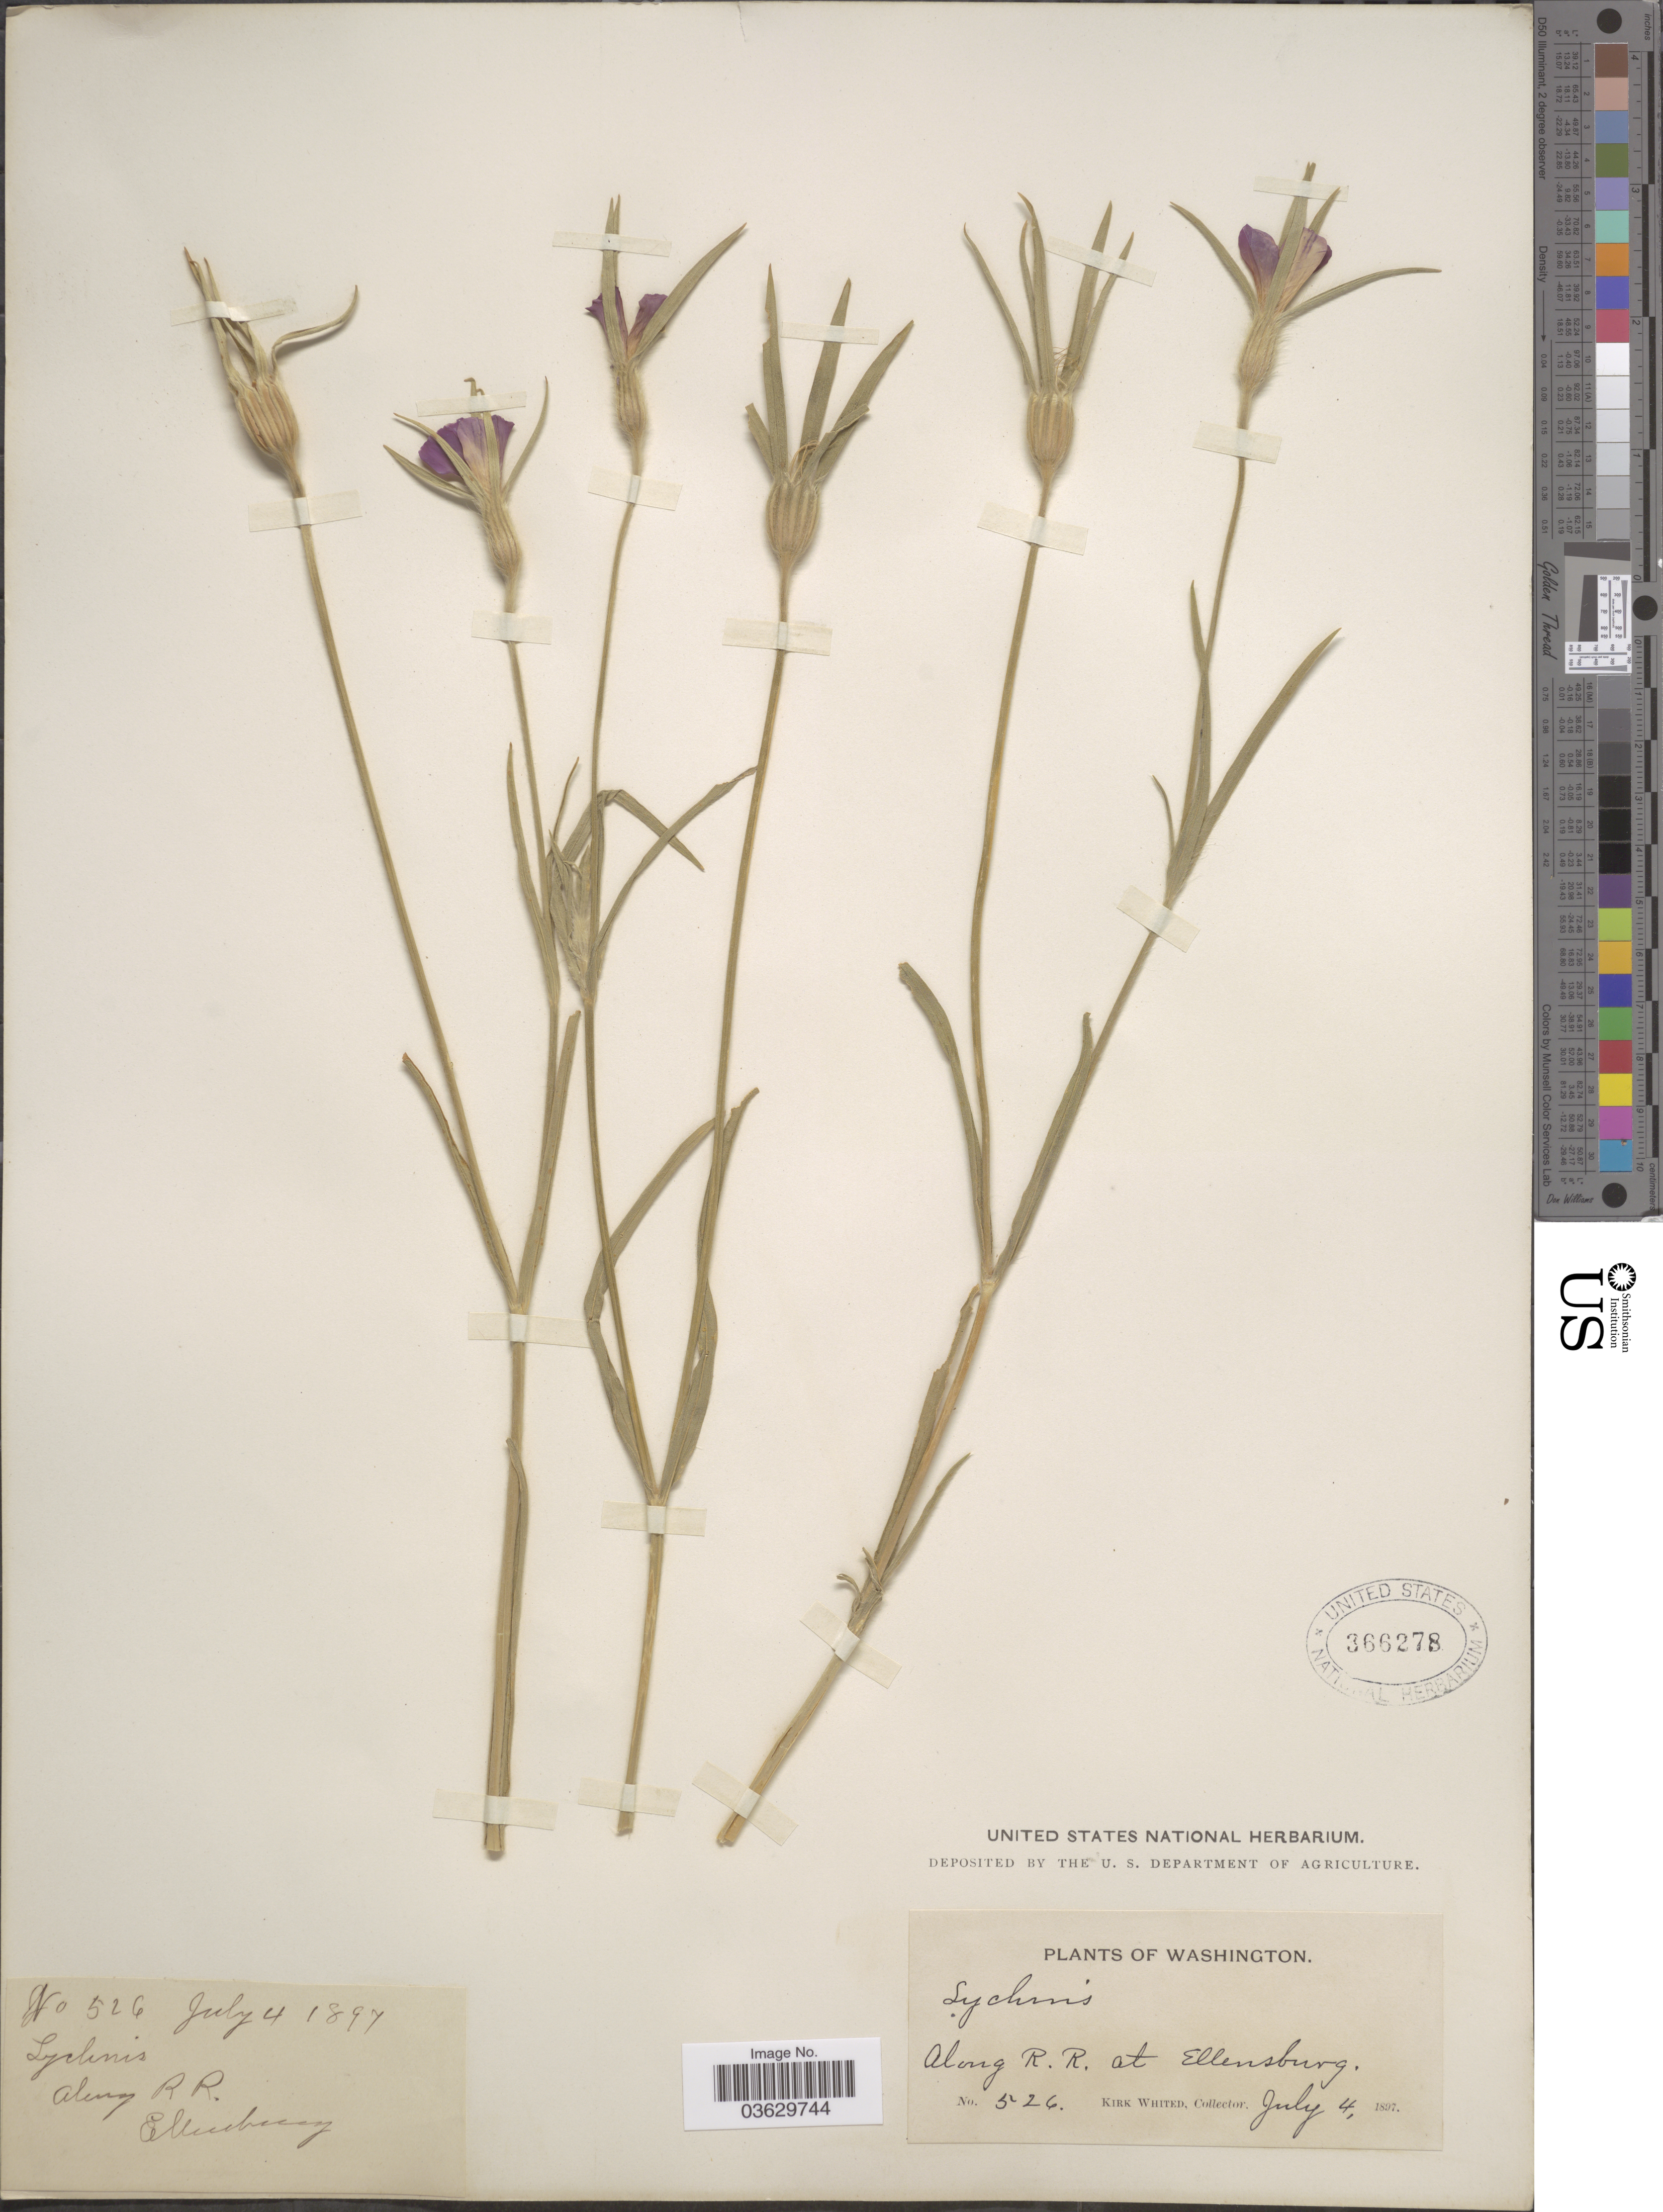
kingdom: Plantae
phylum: Tracheophyta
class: Magnoliopsida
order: Caryophyllales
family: Caryophyllaceae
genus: Agrostemma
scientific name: Agrostemma githago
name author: L.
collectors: K. Whited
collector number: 526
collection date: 1897-07-04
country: United States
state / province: Washington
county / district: Kittitas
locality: Along R. R. at Ellensburg.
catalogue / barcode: US 366278